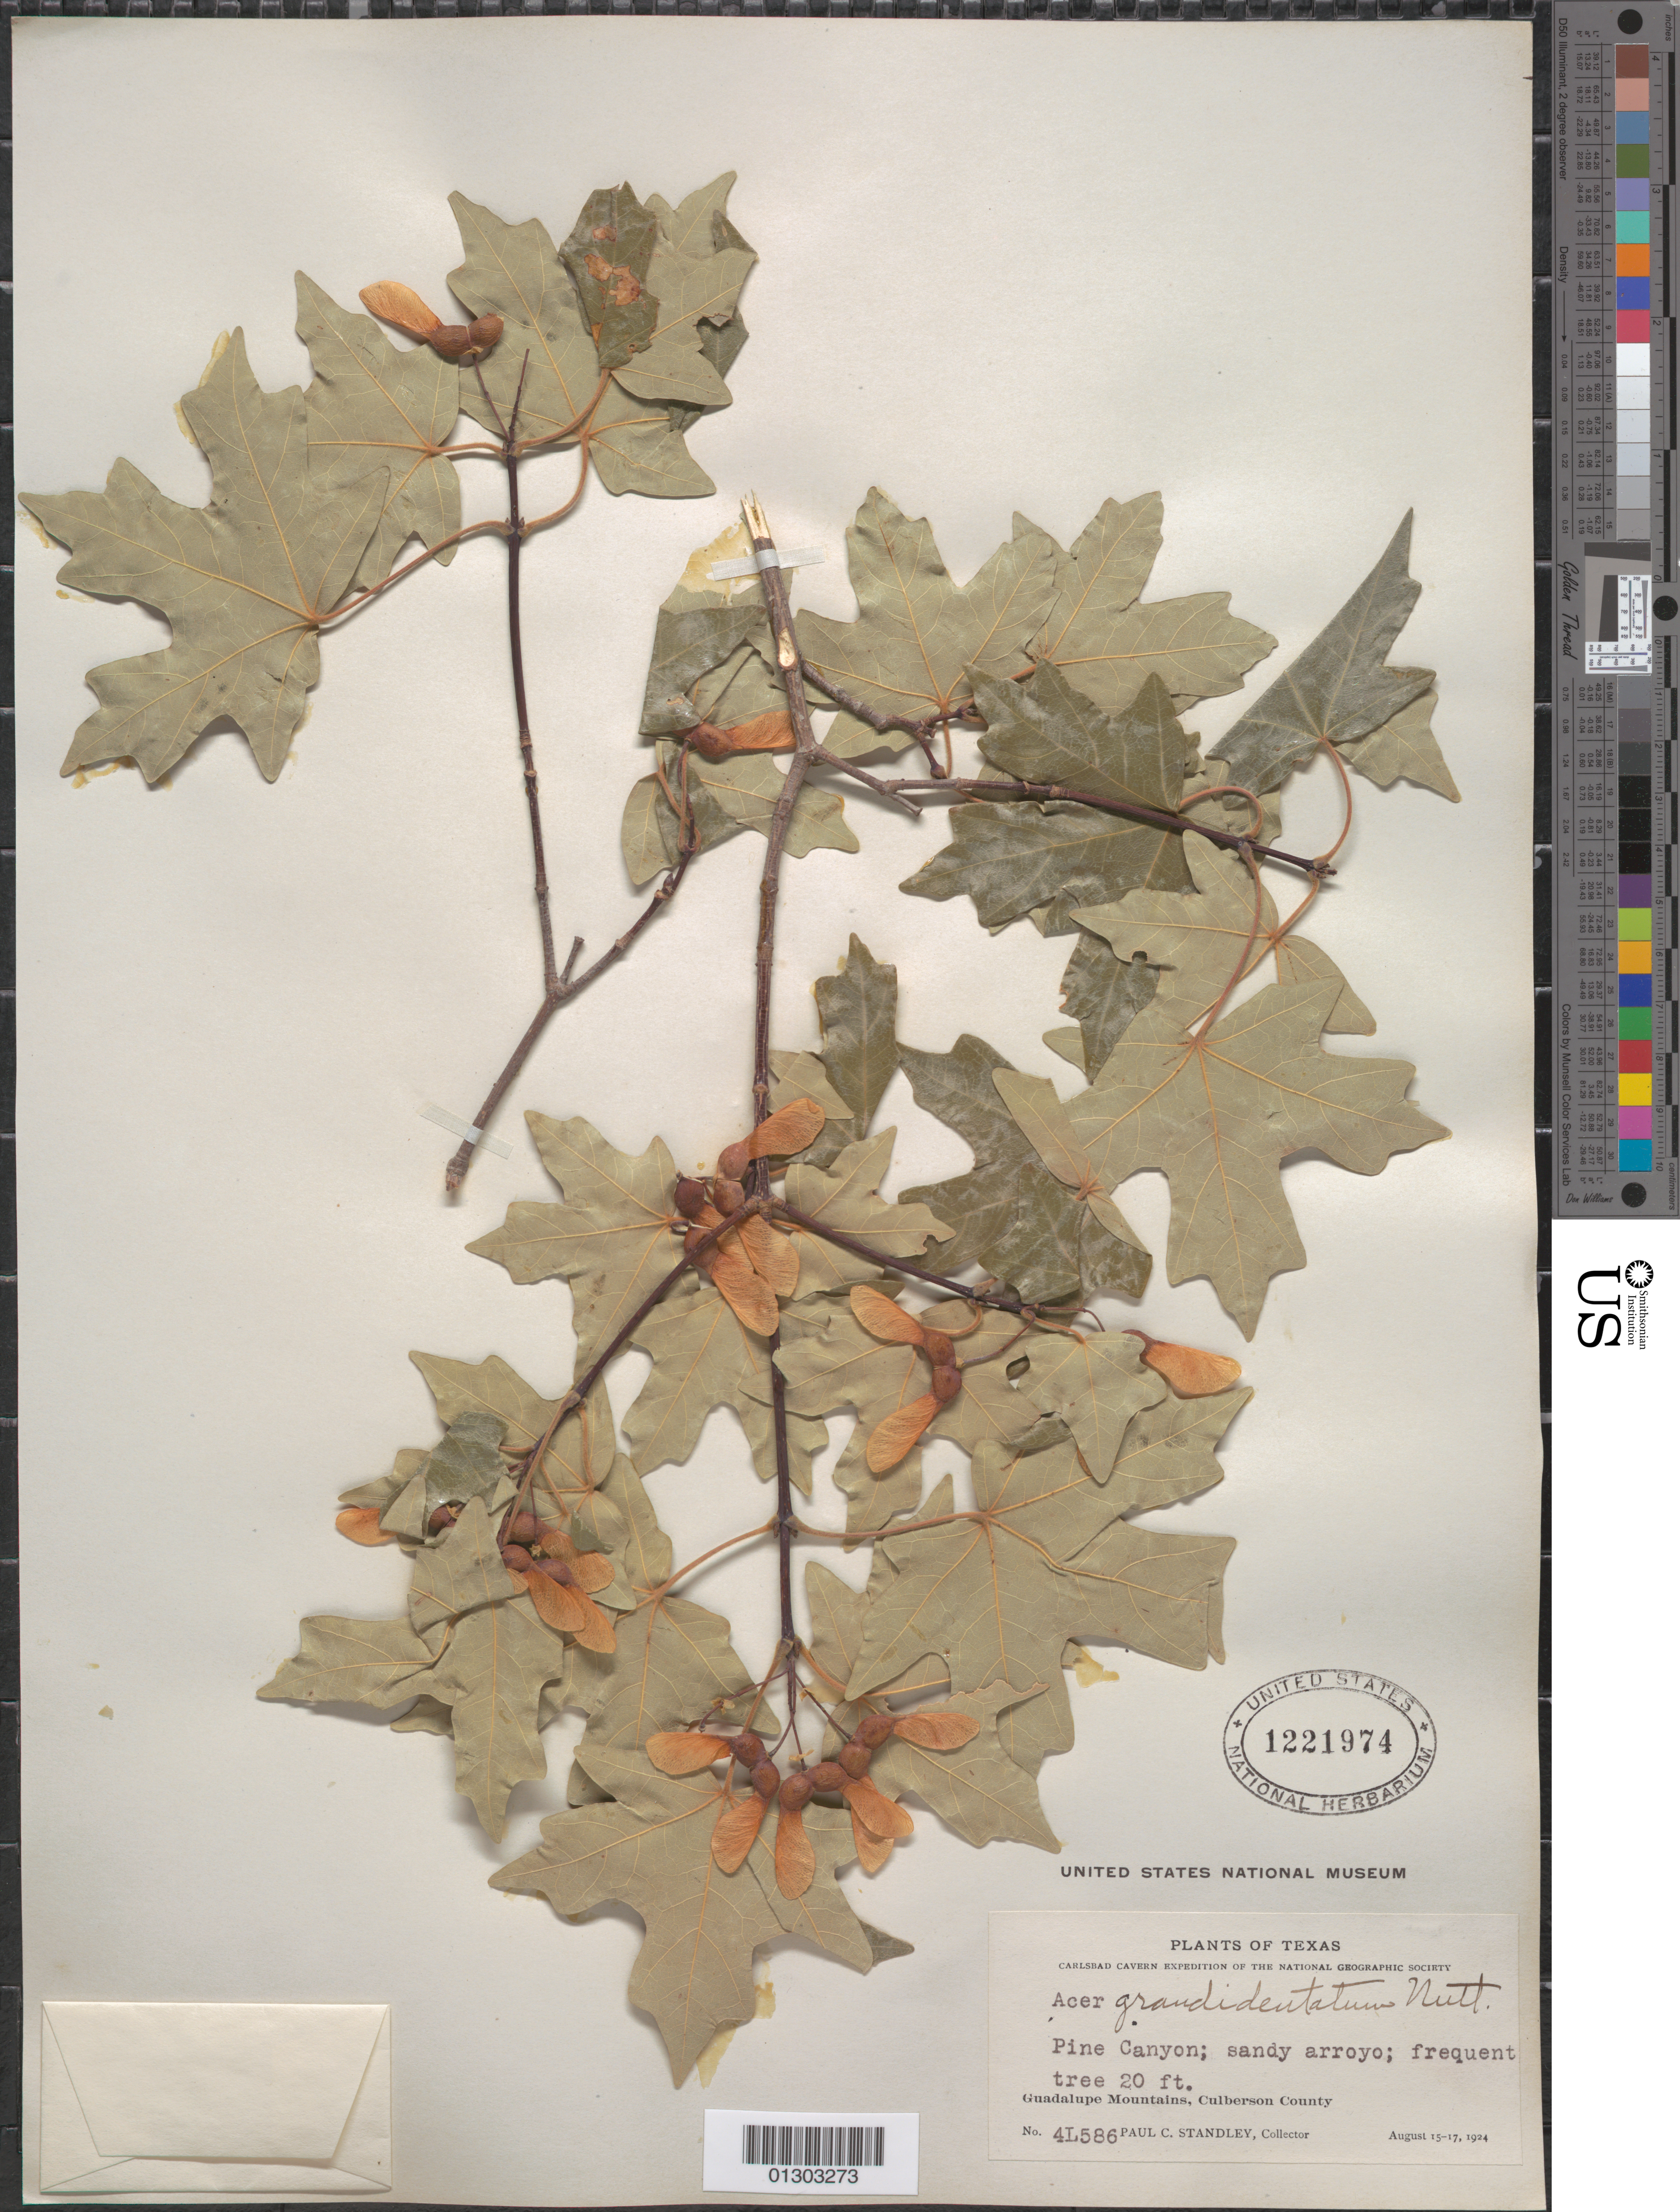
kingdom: Plantae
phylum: Tracheophyta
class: Magnoliopsida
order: Sapindales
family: Sapindaceae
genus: Acer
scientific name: Acer grandidentatum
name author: Nutt.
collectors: P. C. Standley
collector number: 4L586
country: United States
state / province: Texas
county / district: Culberson County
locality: Culberson County, Guadalupe Mountains, Pine Canyon.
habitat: Sandy arroyo.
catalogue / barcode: US 1221974